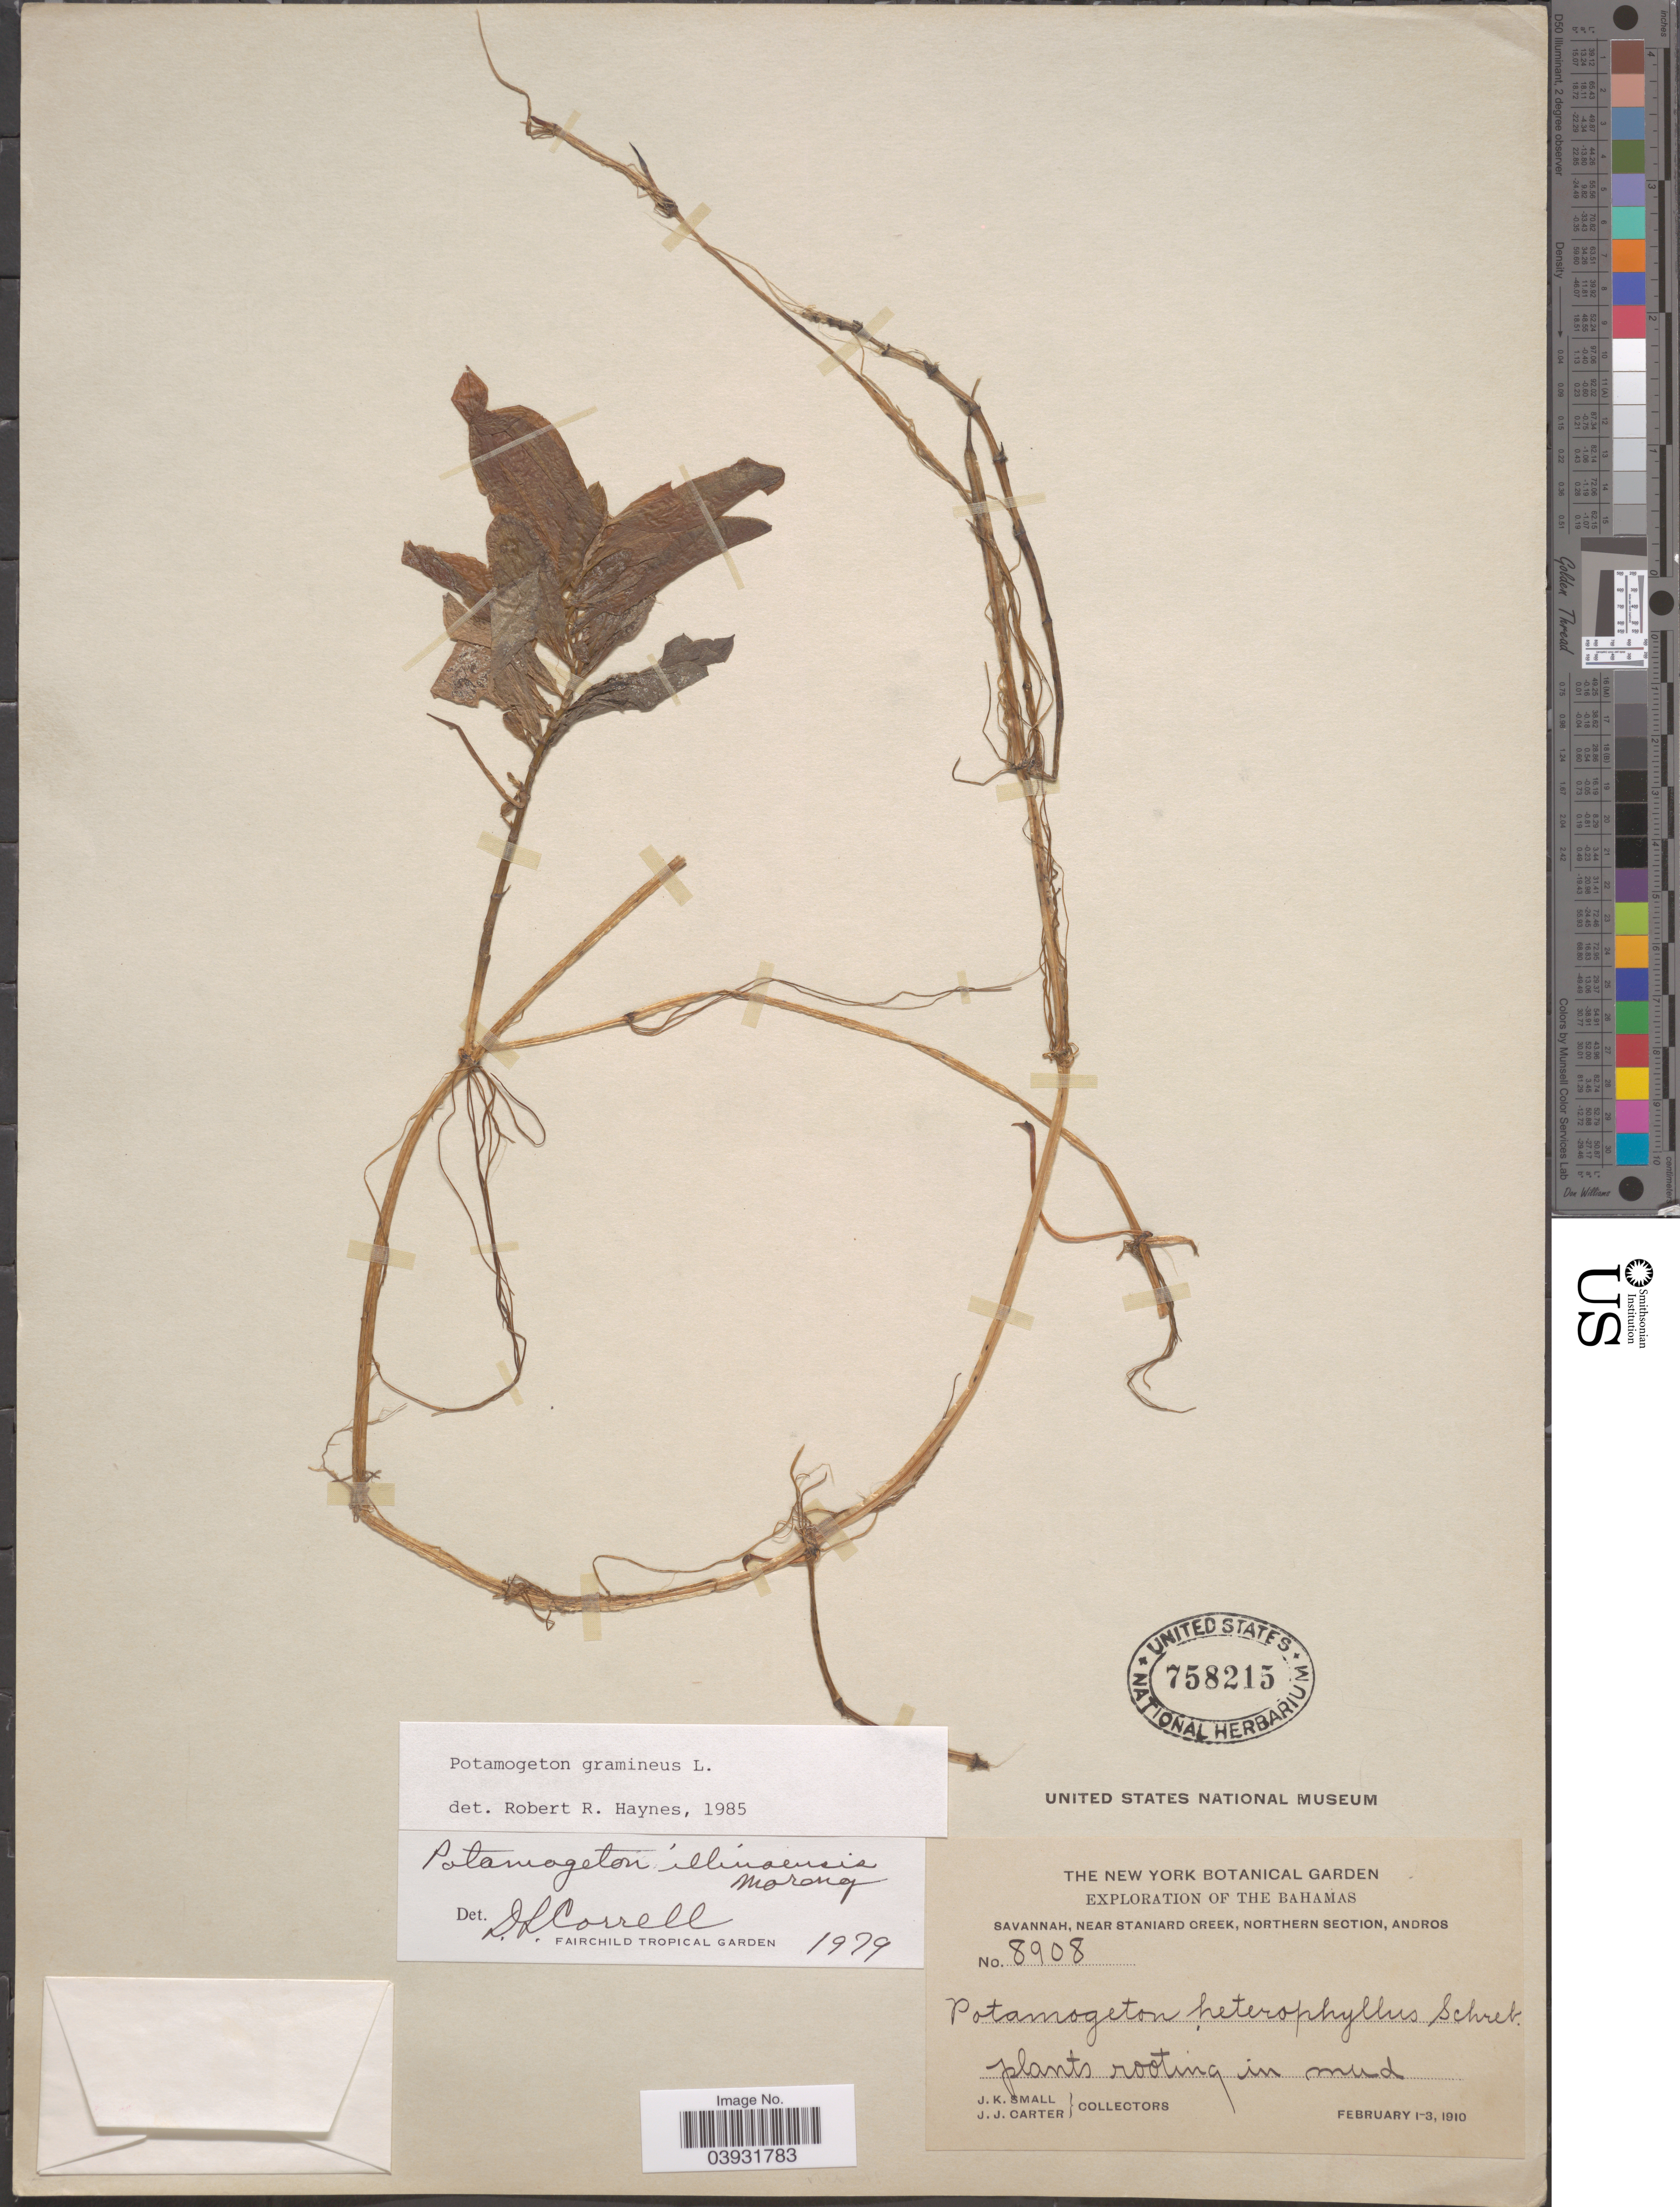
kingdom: Plantae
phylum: Tracheophyta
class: Liliopsida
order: Alismatales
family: Potamogetonaceae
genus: Potamogeton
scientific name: Potamogeton gramineus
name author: L.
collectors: J. K. Small & J. Carter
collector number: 8908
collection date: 1910-02-01/1910-02-03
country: Bahamas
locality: Savannah, near Staniard Creek, Northern Section, Andros.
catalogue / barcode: US 758215